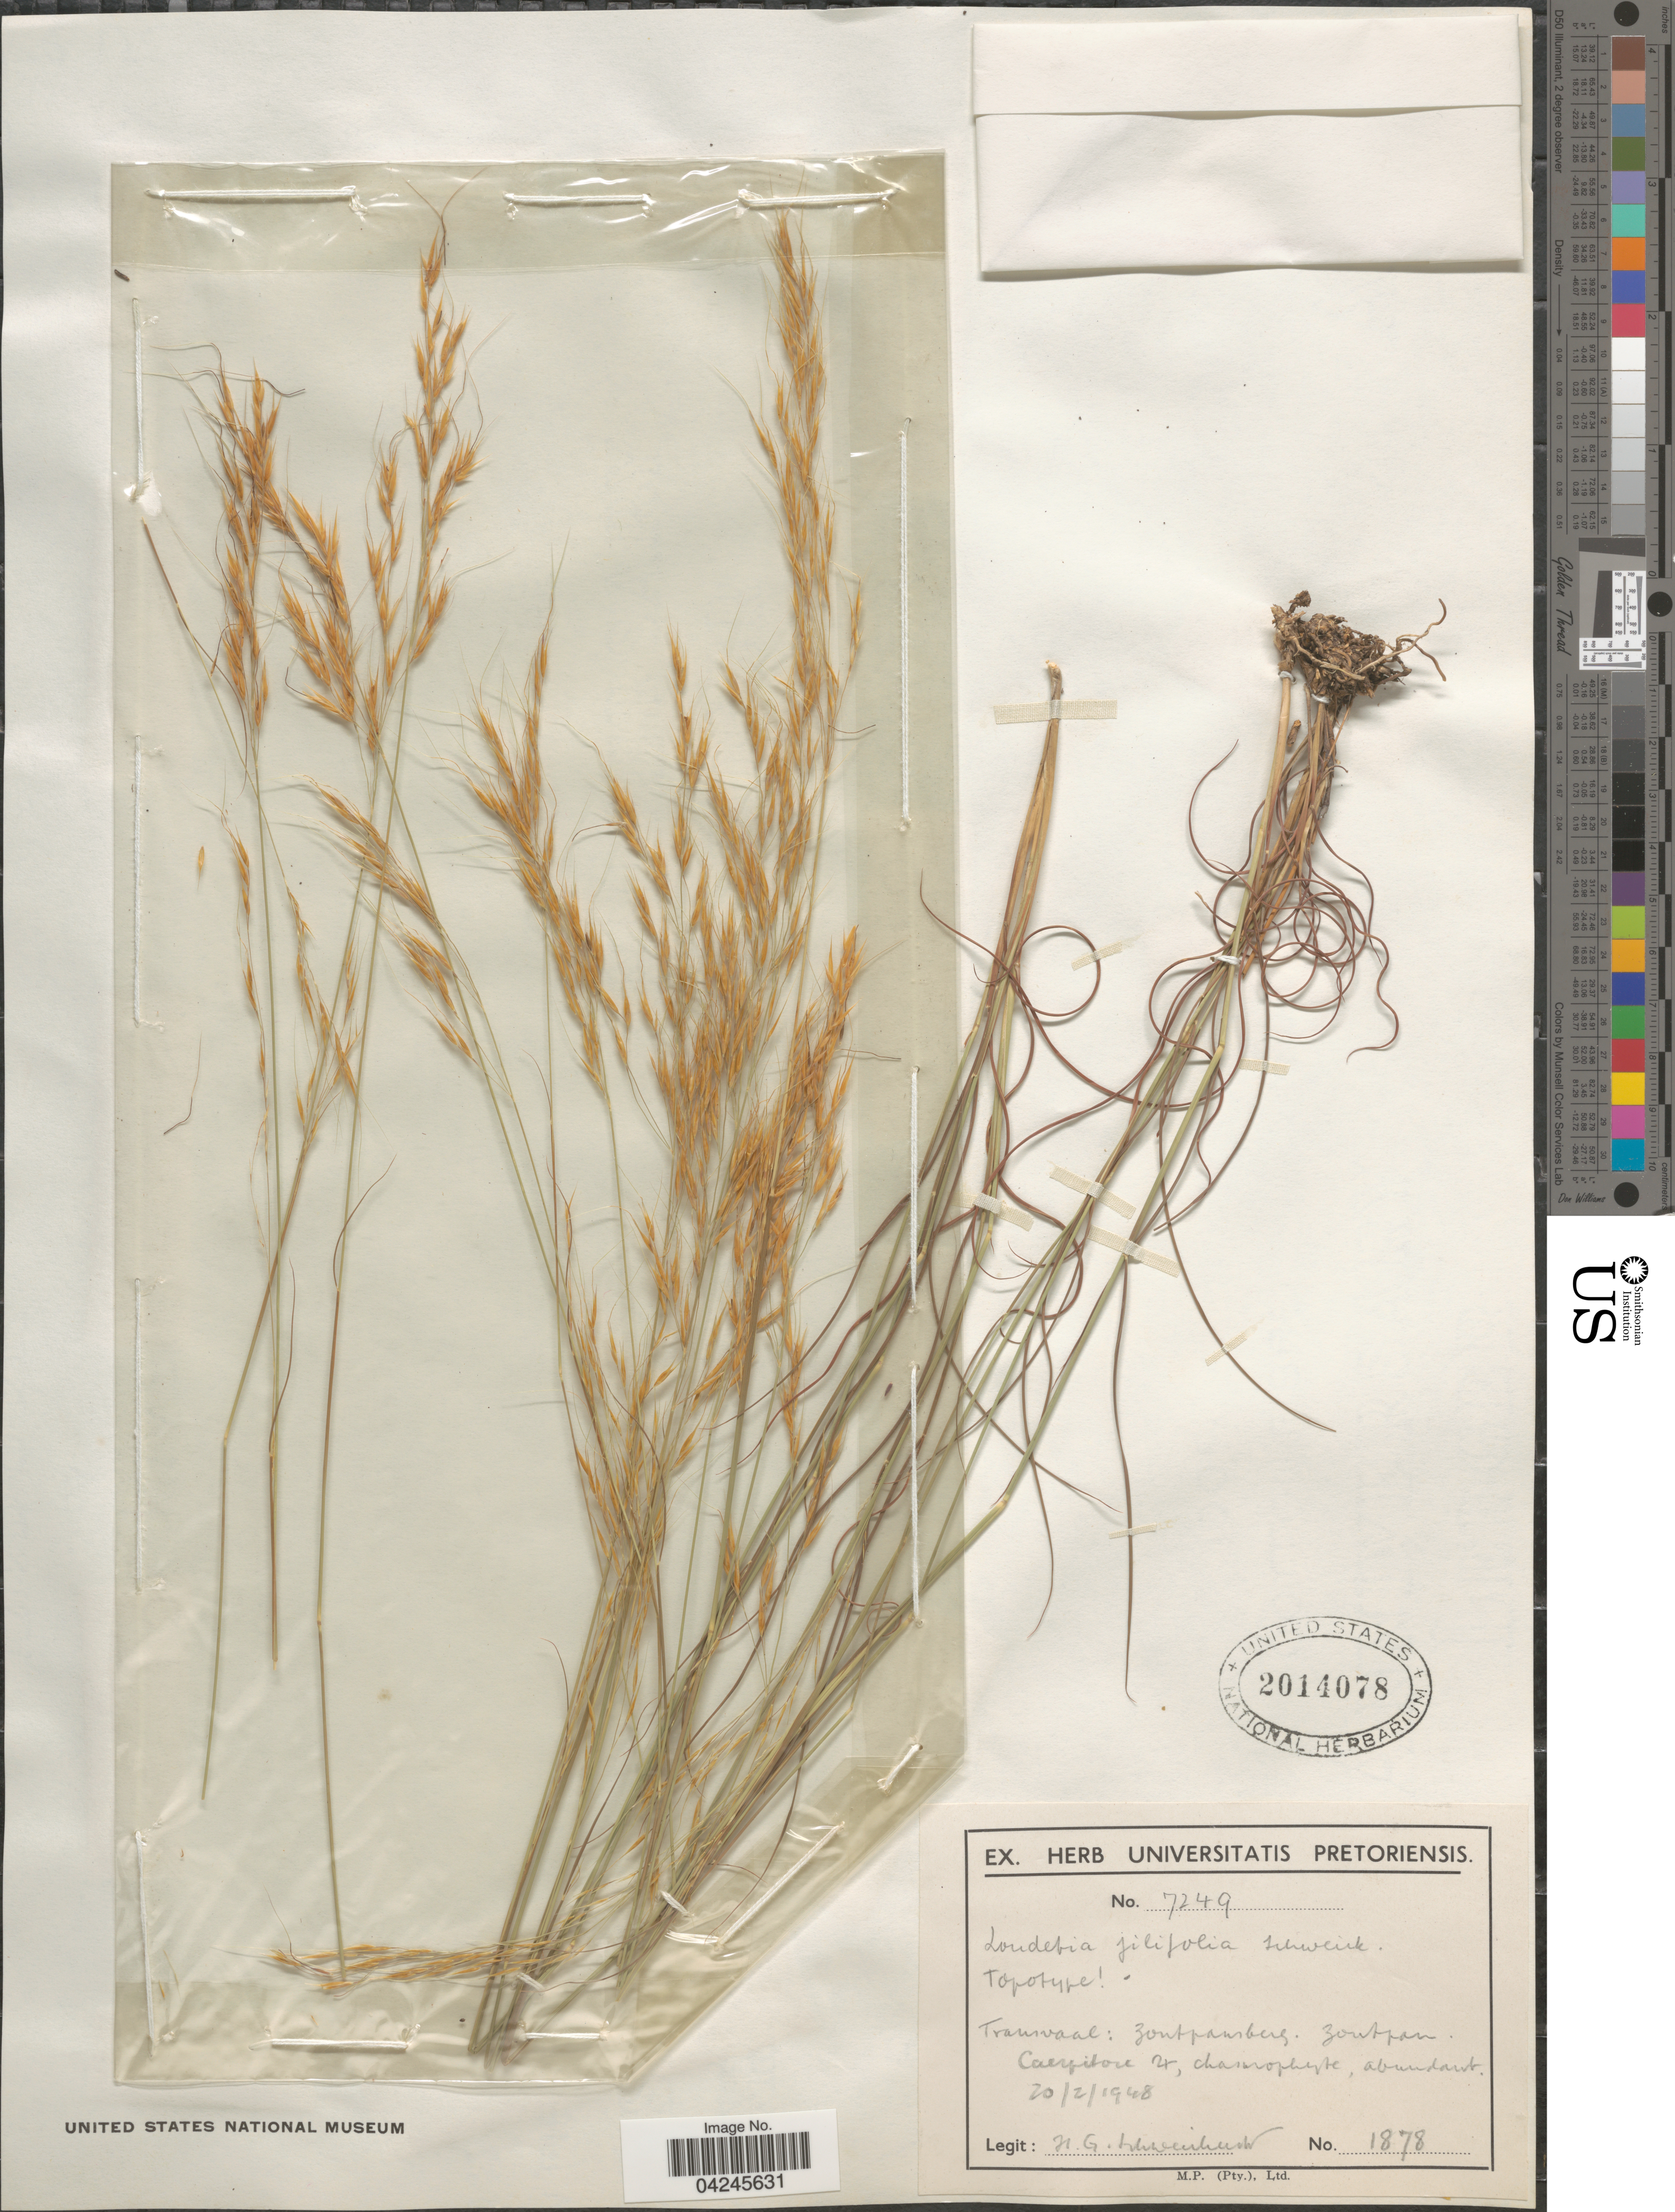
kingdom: Plantae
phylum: Tracheophyta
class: Liliopsida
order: Poales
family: Poaceae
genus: Loudetia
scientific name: Loudetia filifolia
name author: Schweick.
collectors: H. Schweickerdt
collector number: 1878/7249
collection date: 1948-02-20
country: South Africa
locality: Transvaal: Zoupansberg. Zoutpan.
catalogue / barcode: US 2014078